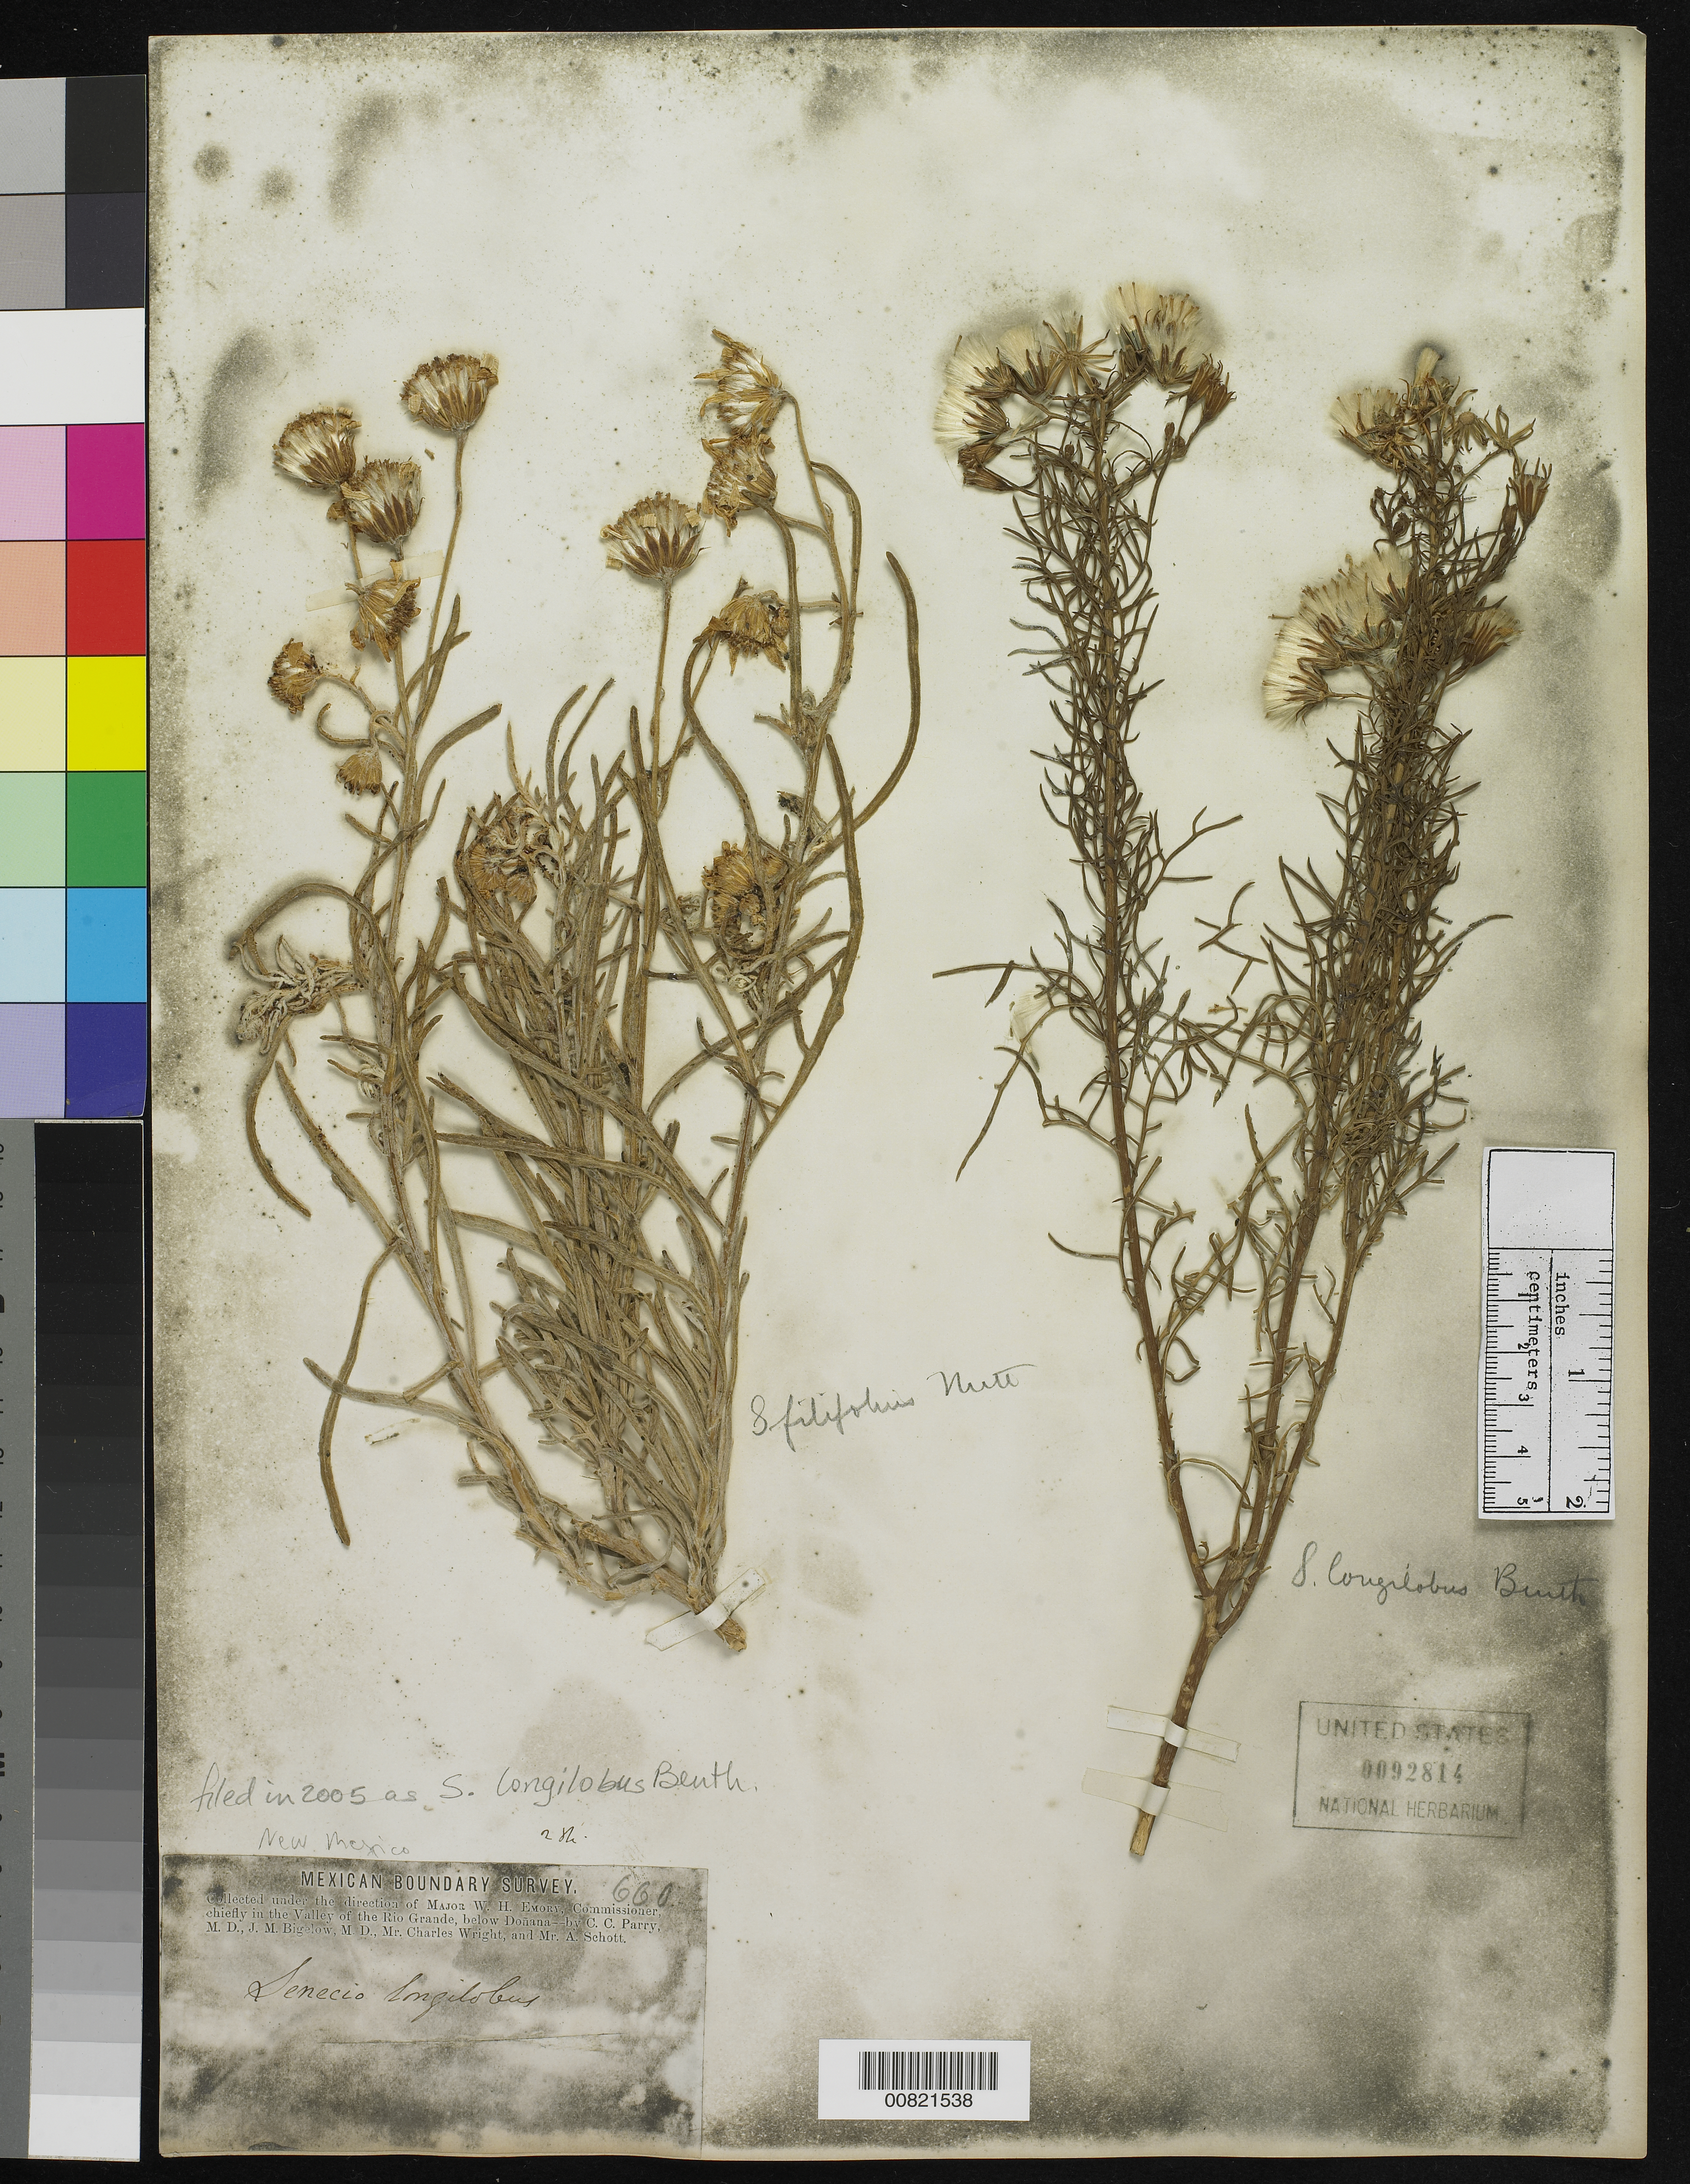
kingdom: Plantae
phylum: Tracheophyta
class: Magnoliopsida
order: Asterales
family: Asteraceae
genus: Senecio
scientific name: Senecio flaccidus var. flaccidus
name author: Less.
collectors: C. C. Parry, J. M. Bigelow, C. Wright & A. C. V. Schott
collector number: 660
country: United States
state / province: New Mexico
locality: Valley of the Rio Grande, below Doñana, New Mexico.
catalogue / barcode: US 92814